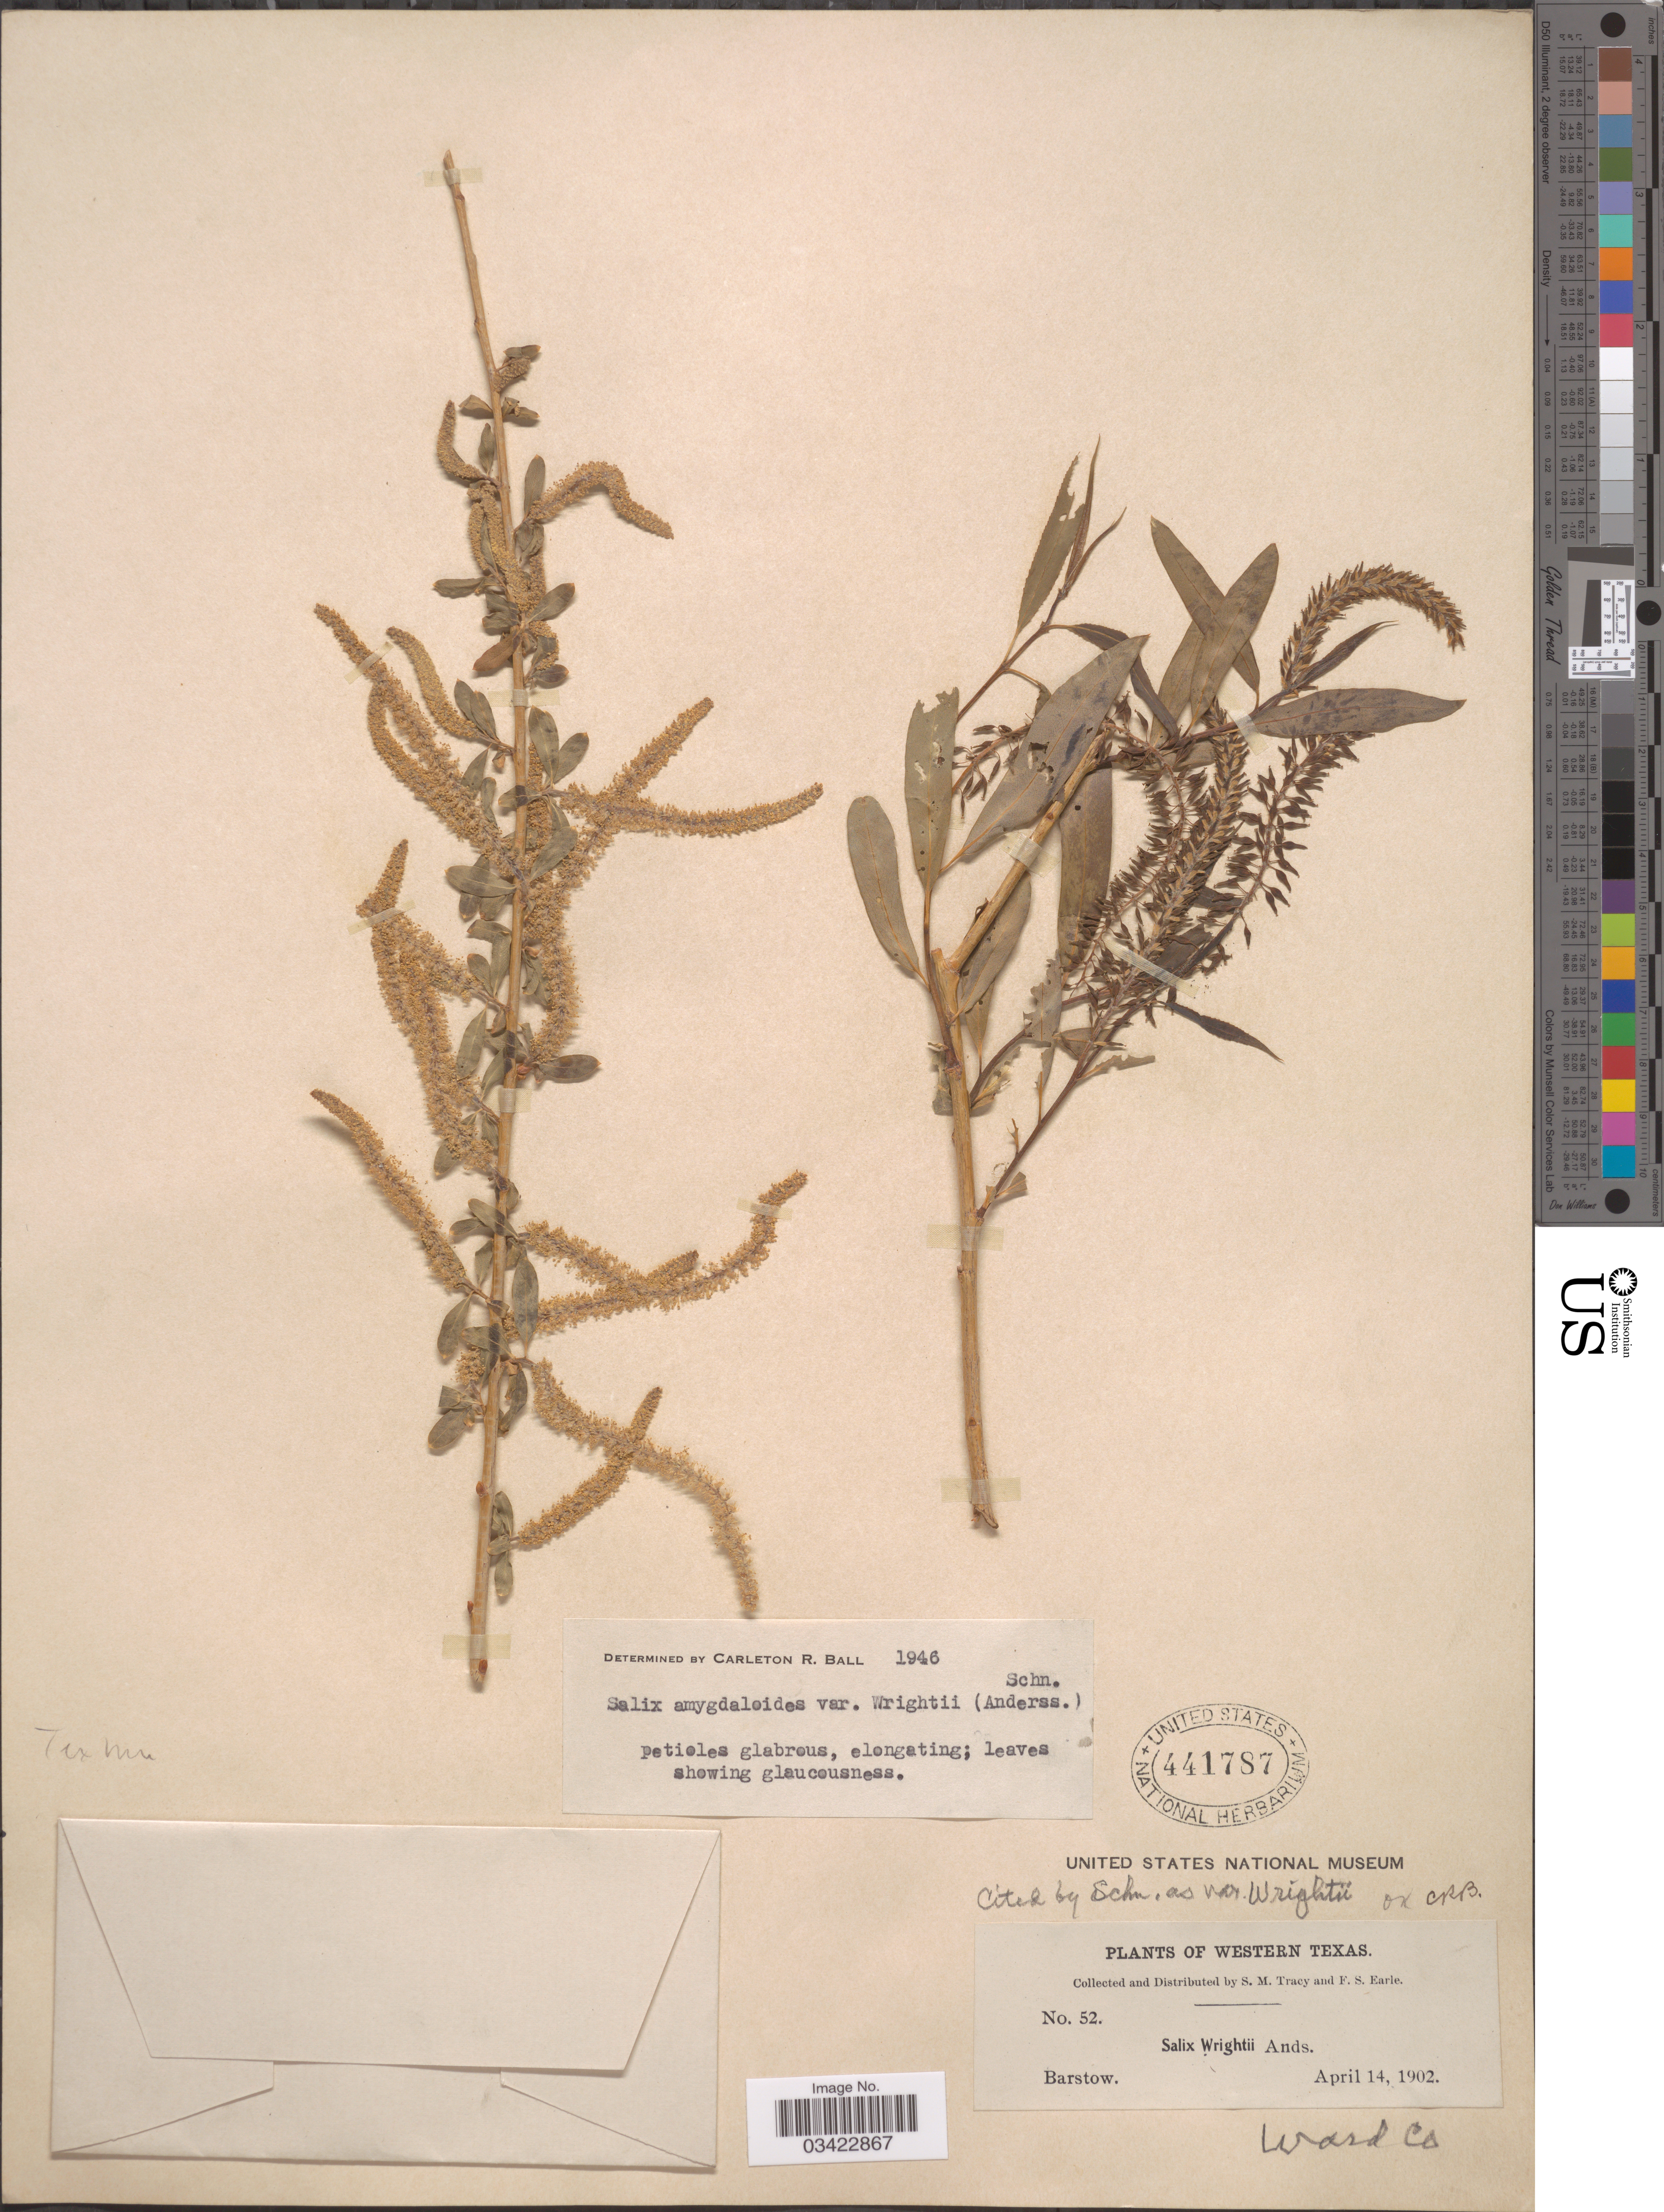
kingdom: Plantae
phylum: Tracheophyta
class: Magnoliopsida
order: Malpighiales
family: Salicaceae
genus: Salix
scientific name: Salix amygdaloides var. wrightii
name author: (Andersson) C.K. Schneid.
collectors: S. M. Tracy & F. S. Earle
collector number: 52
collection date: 1902-04-14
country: United States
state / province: Texas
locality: Western Texas. Barstow. Ward Co.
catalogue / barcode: US 441787